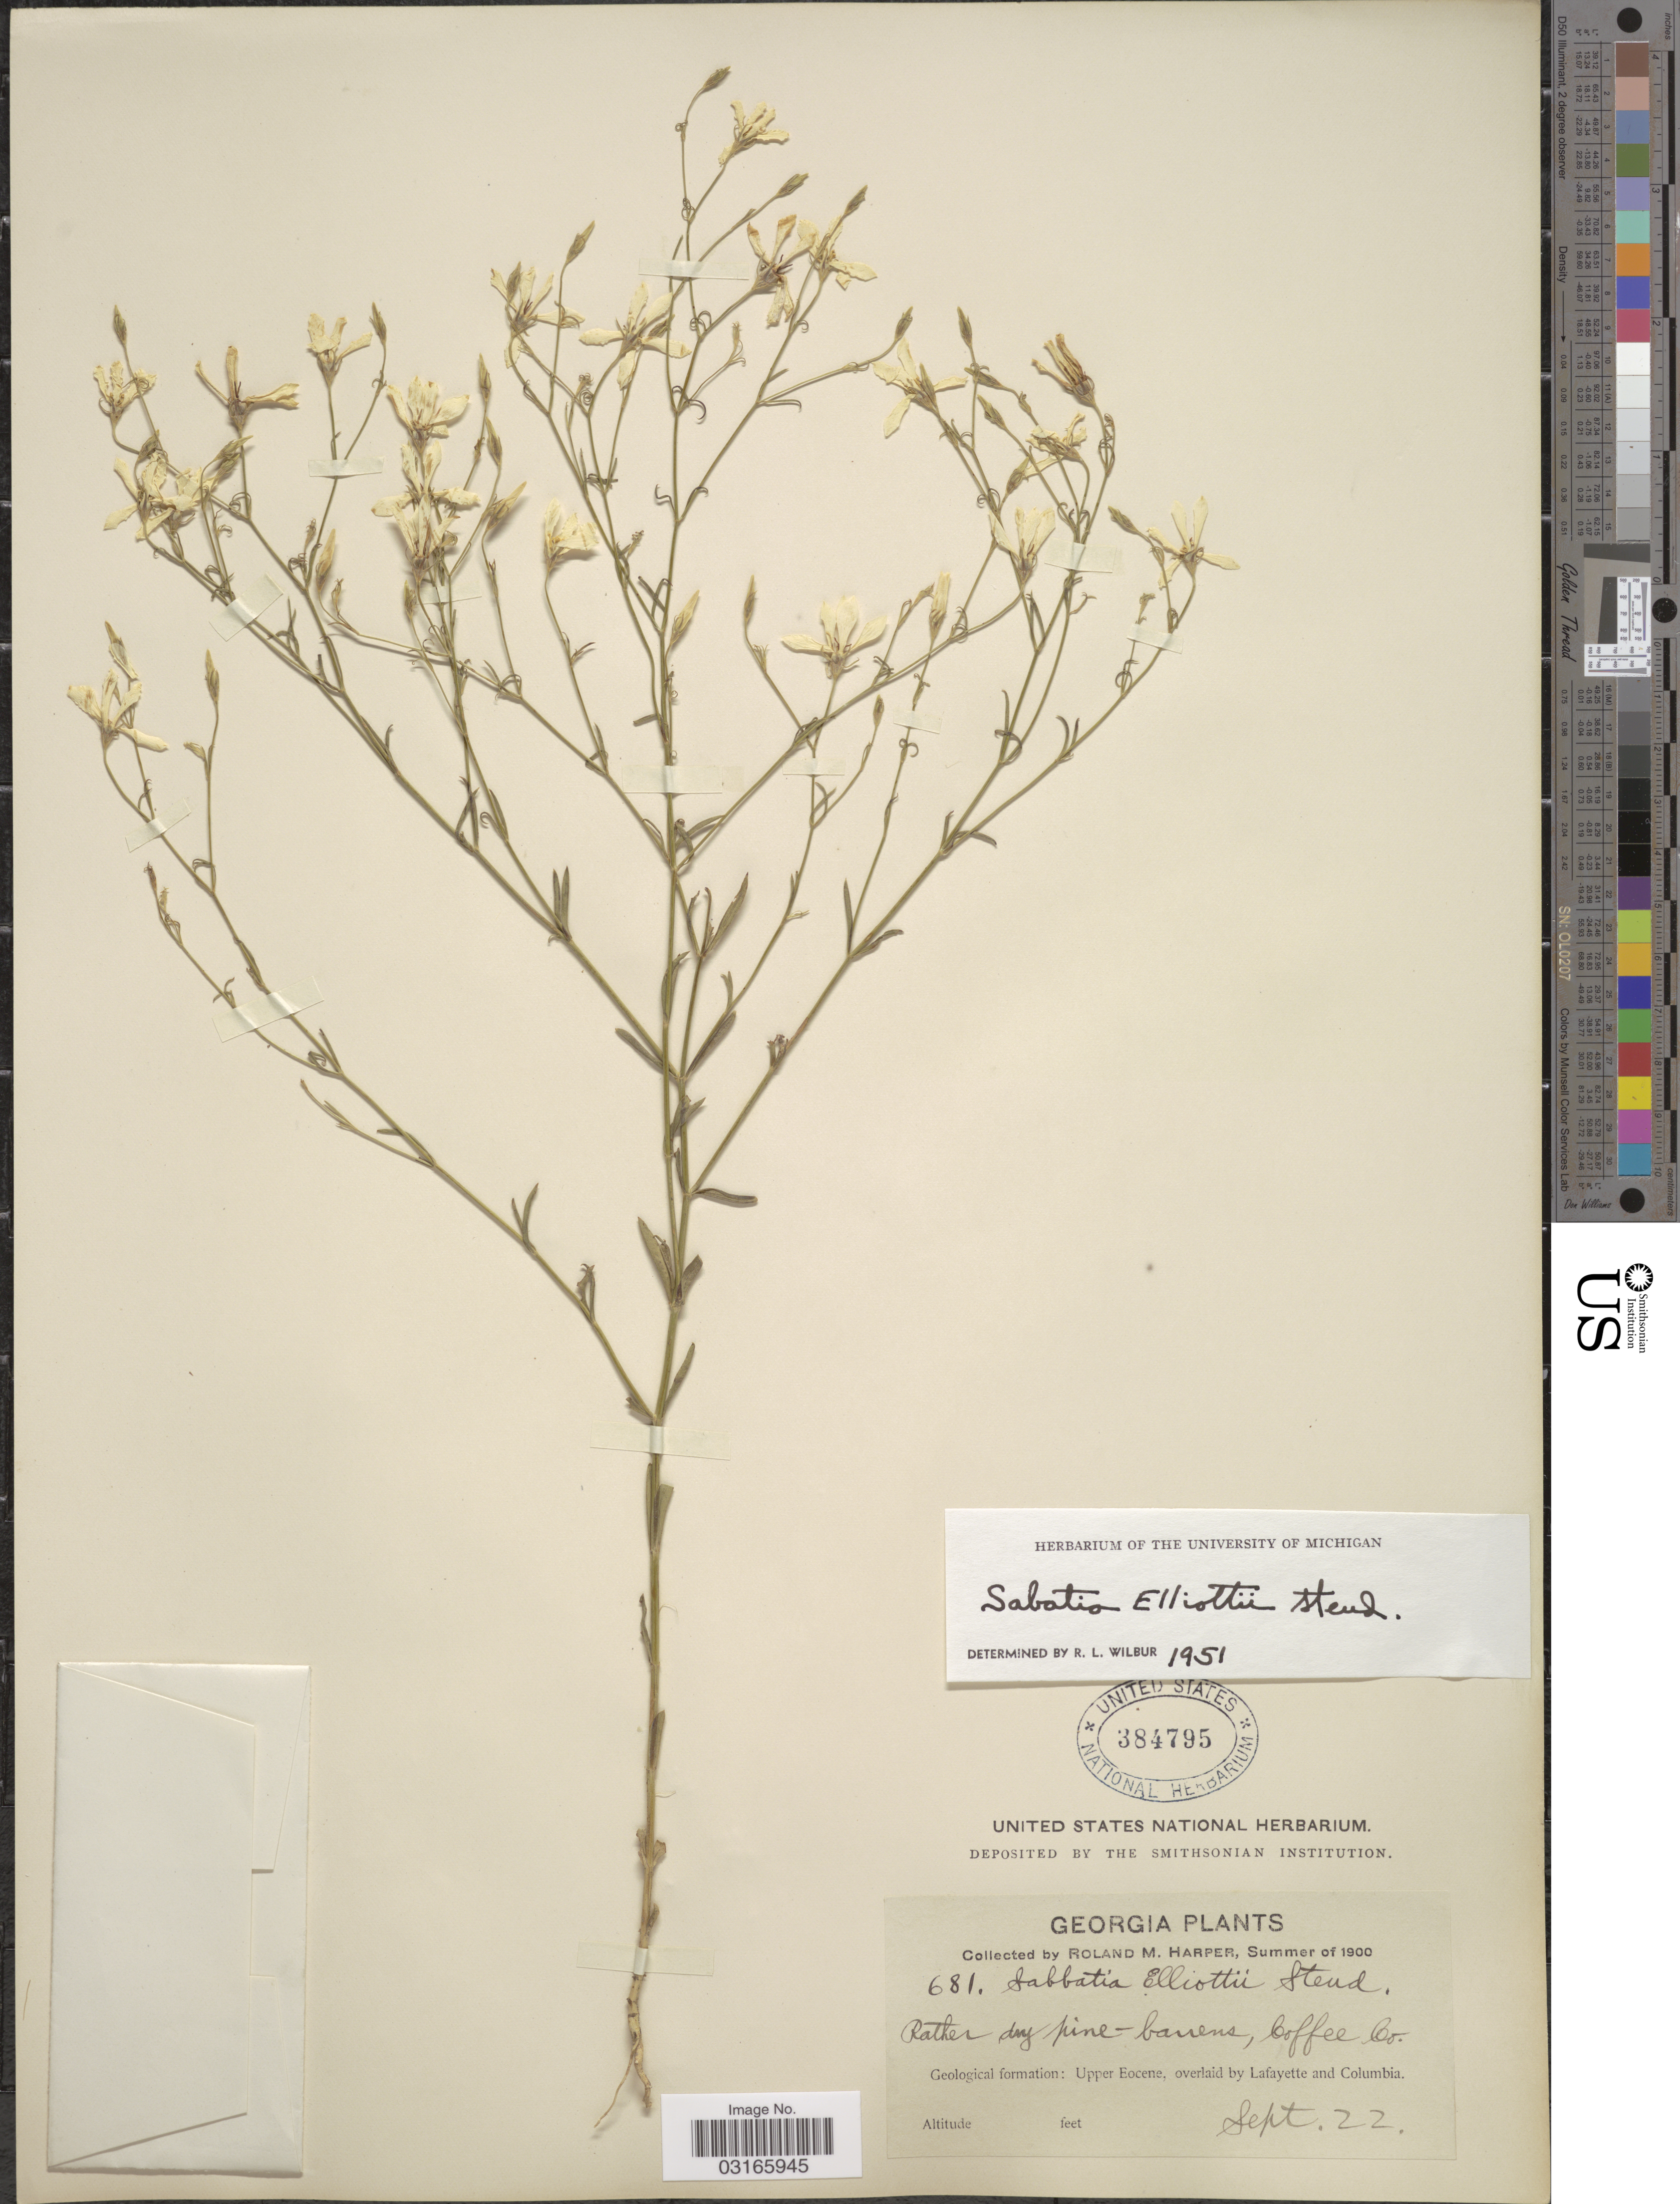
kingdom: Plantae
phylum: Tracheophyta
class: Magnoliopsida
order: Gentianales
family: Gentianaceae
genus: Sabatia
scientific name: Sabatia brevifolia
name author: Raf.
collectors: R. Harper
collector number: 681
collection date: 1900-09-22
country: United States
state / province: Georgia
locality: Rather dry pine-barrens, Coffee Co., Geological formation: Upper Eocene, overlaid by Lafayette and Columbia.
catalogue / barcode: US 384795